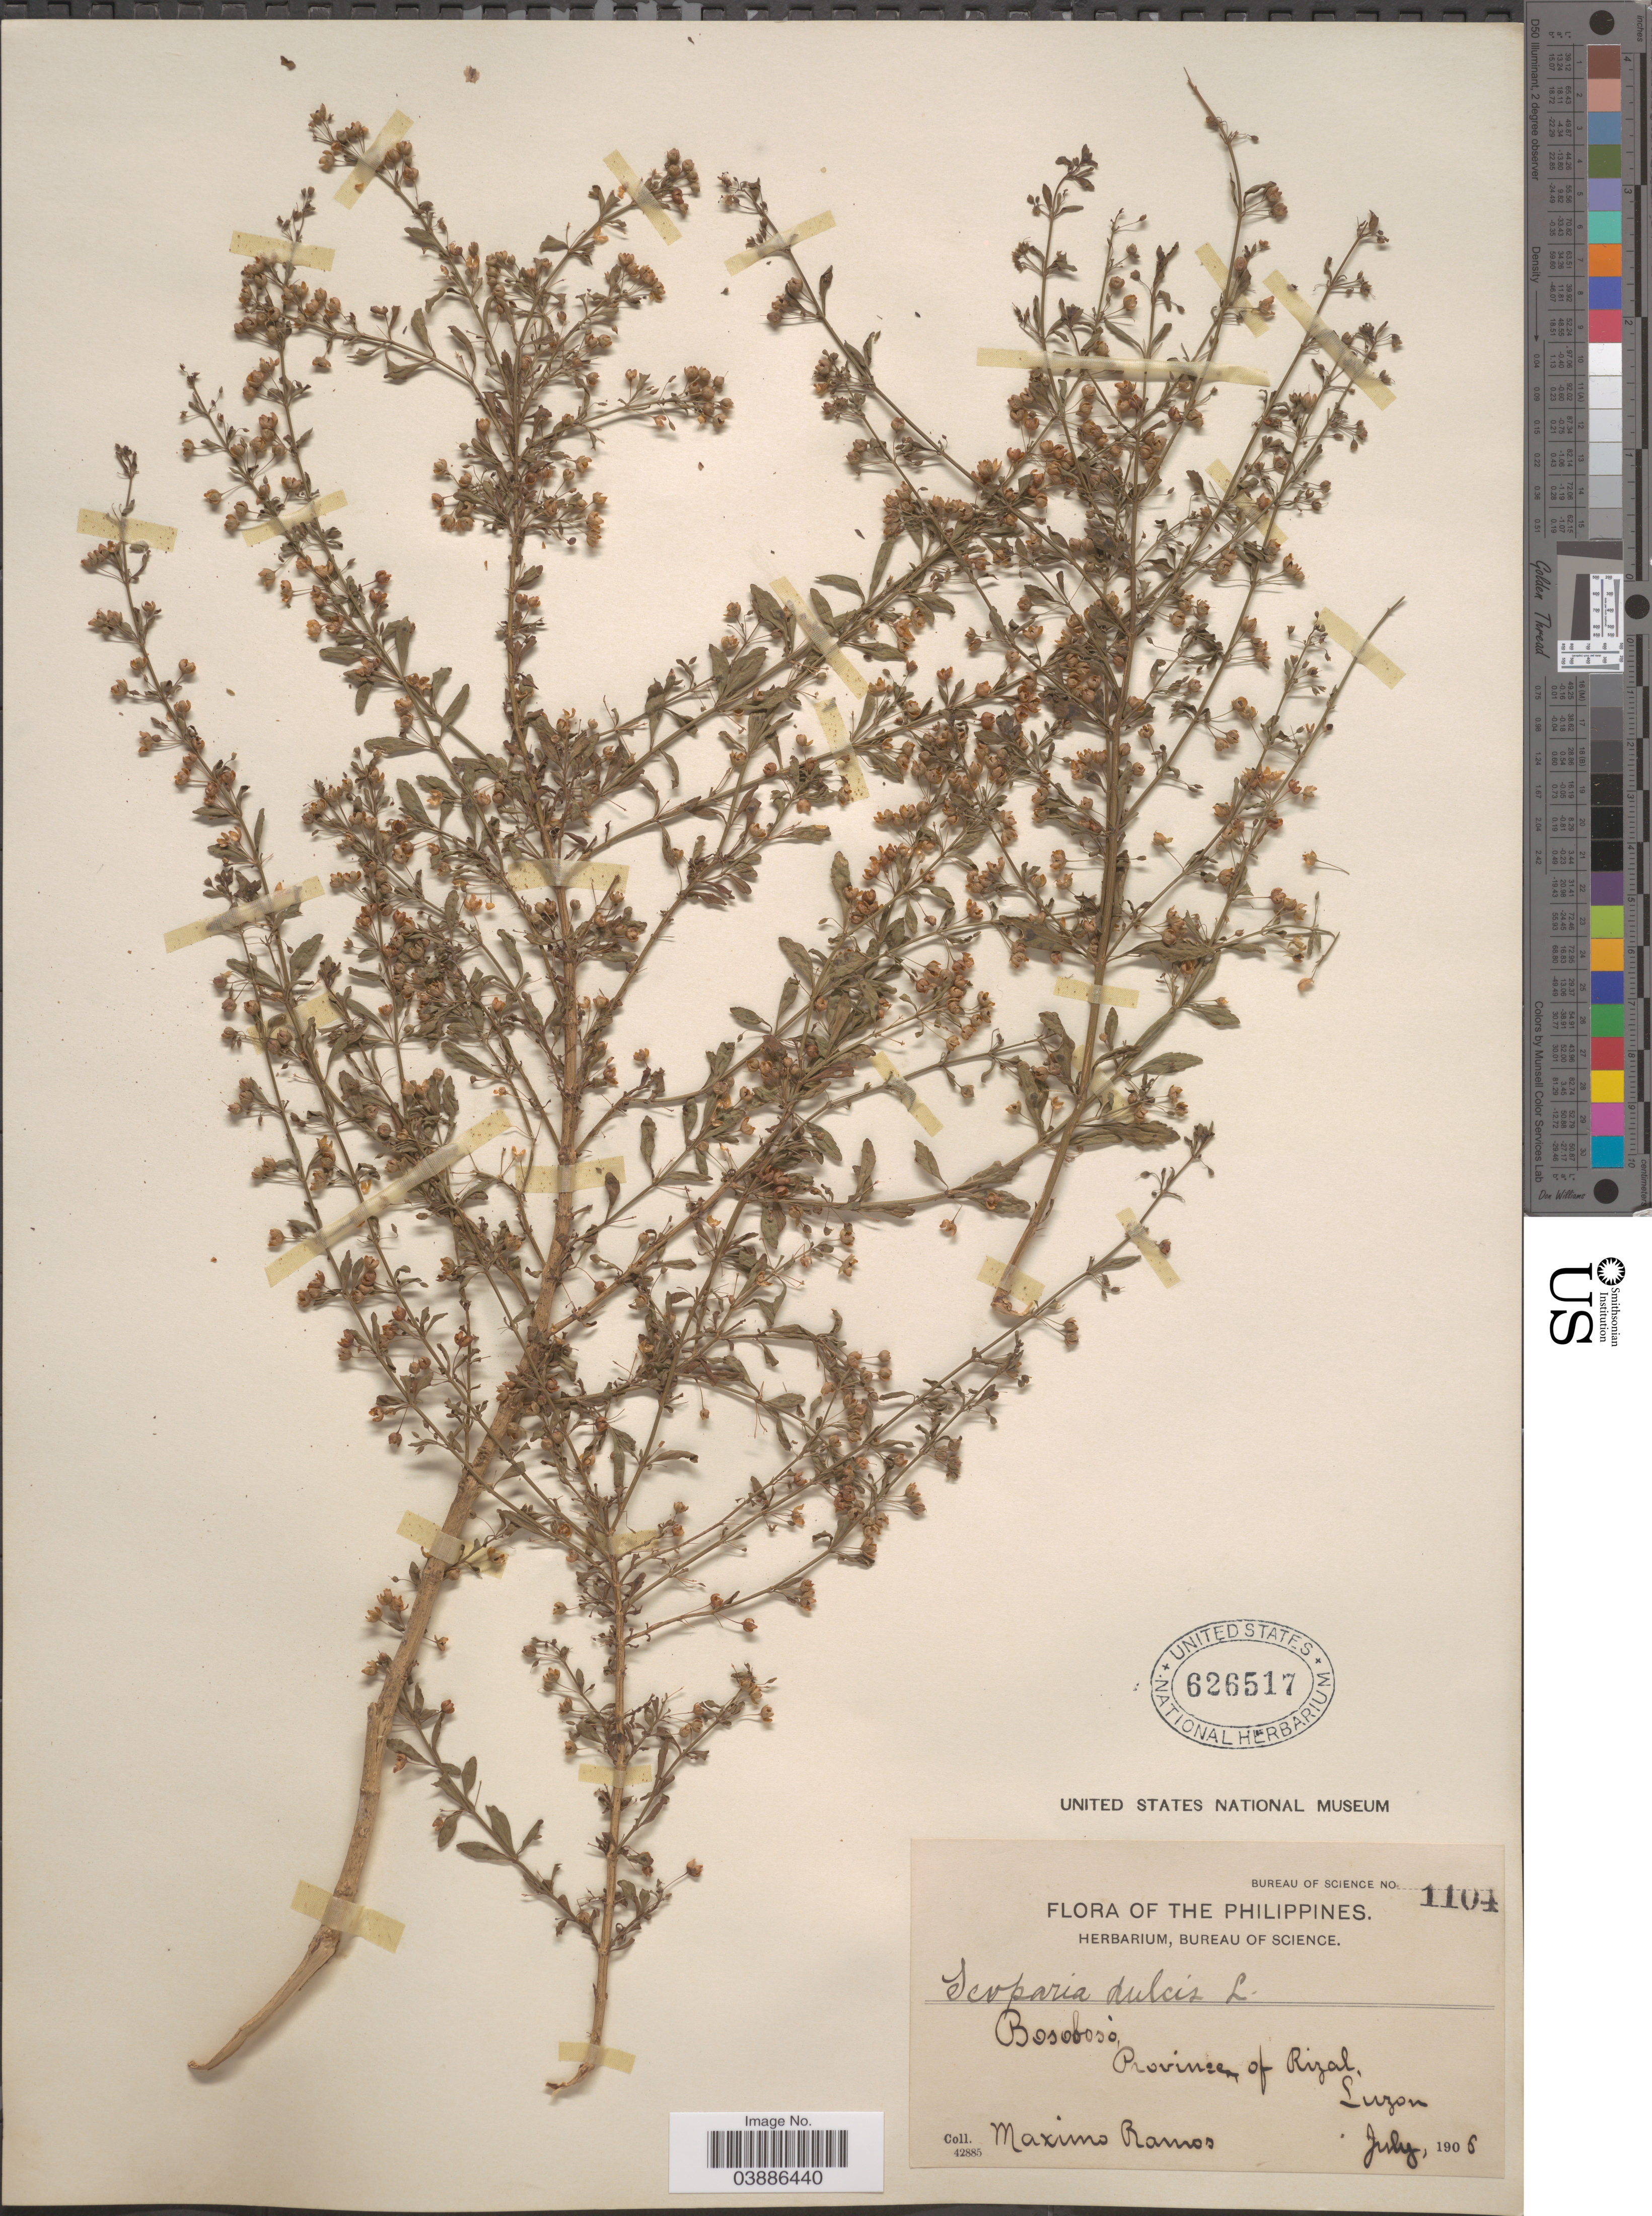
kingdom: Plantae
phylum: Tracheophyta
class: Magnoliopsida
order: Lamiales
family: Plantaginaceae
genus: Scoparia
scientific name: Scoparia dulcis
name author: L.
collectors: M. Ramos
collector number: Bureau of Science 1104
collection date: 1906-07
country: Philippines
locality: Bosoboso, Province of Rizal, Luzon.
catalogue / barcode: US 626517